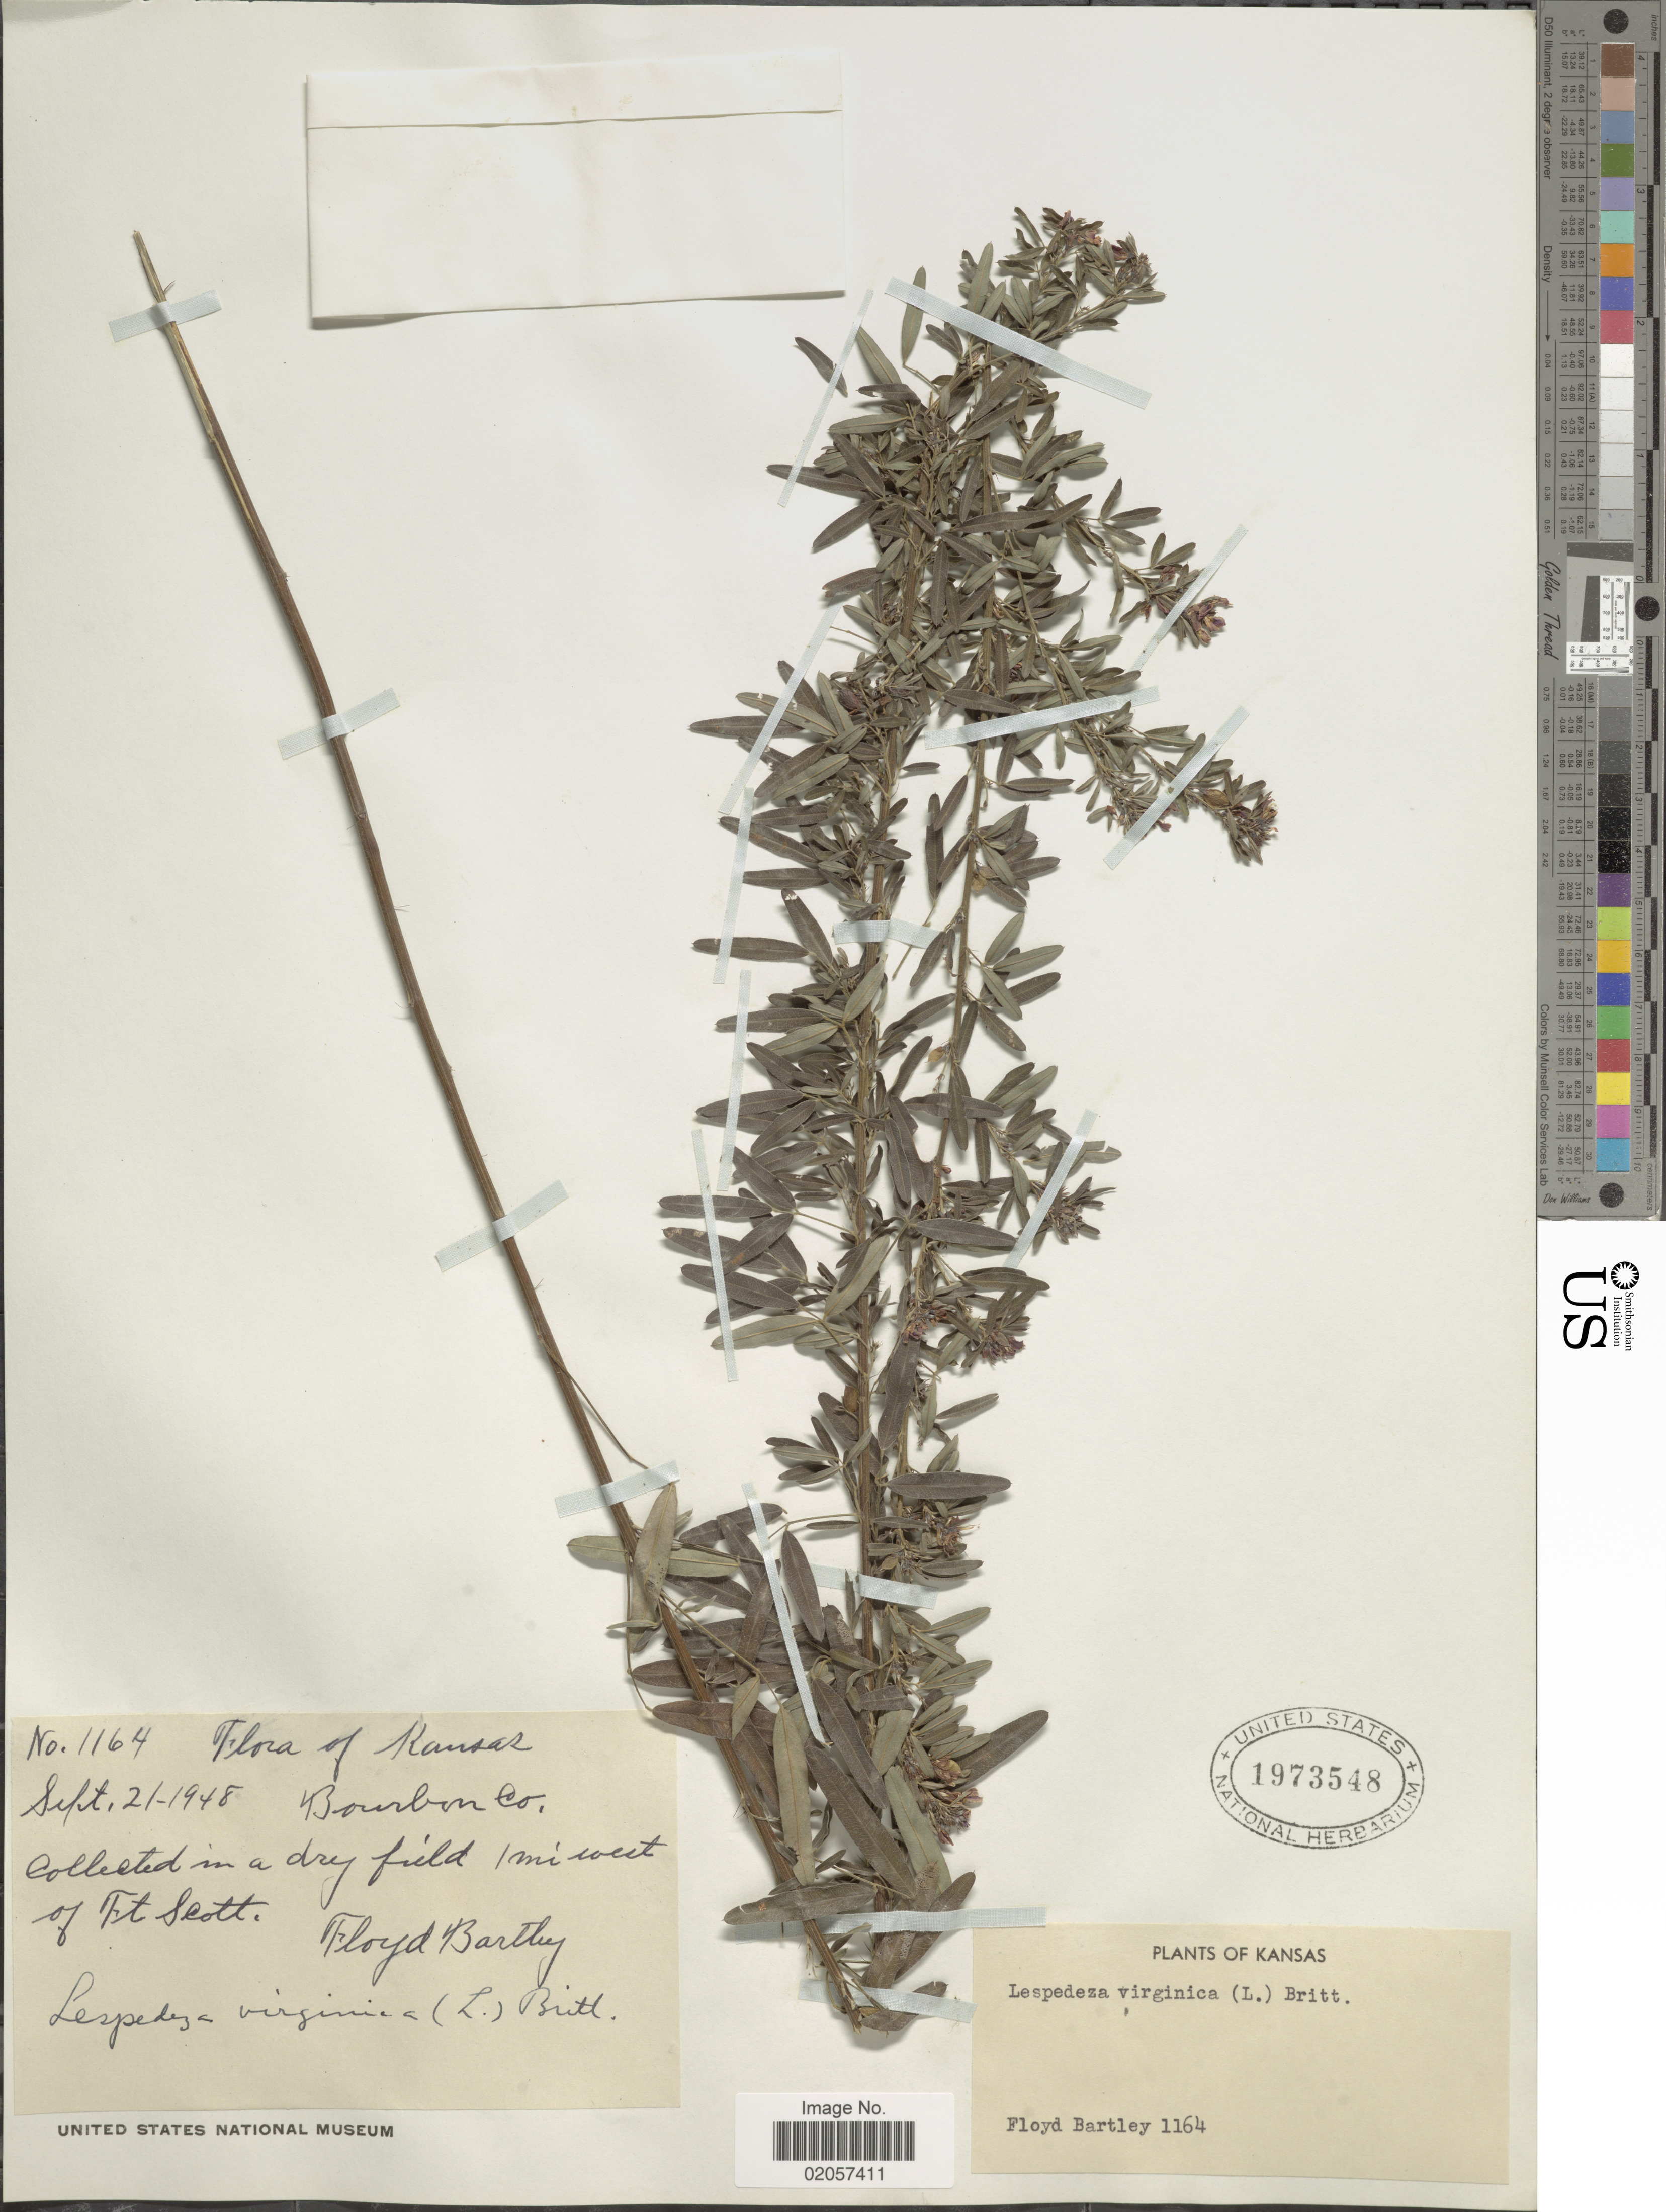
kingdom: Plantae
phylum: Tracheophyta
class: Magnoliopsida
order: Fabales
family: Fabaceae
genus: Lespedeza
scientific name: Lespedeza virginica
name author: (L.) Britton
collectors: F. Bartley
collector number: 1164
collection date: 1948-09-21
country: United States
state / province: Kansas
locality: Kansas, Bourbon Co. In a pasture field 1½ mi. west of Ft. Scott.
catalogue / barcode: US 1973548